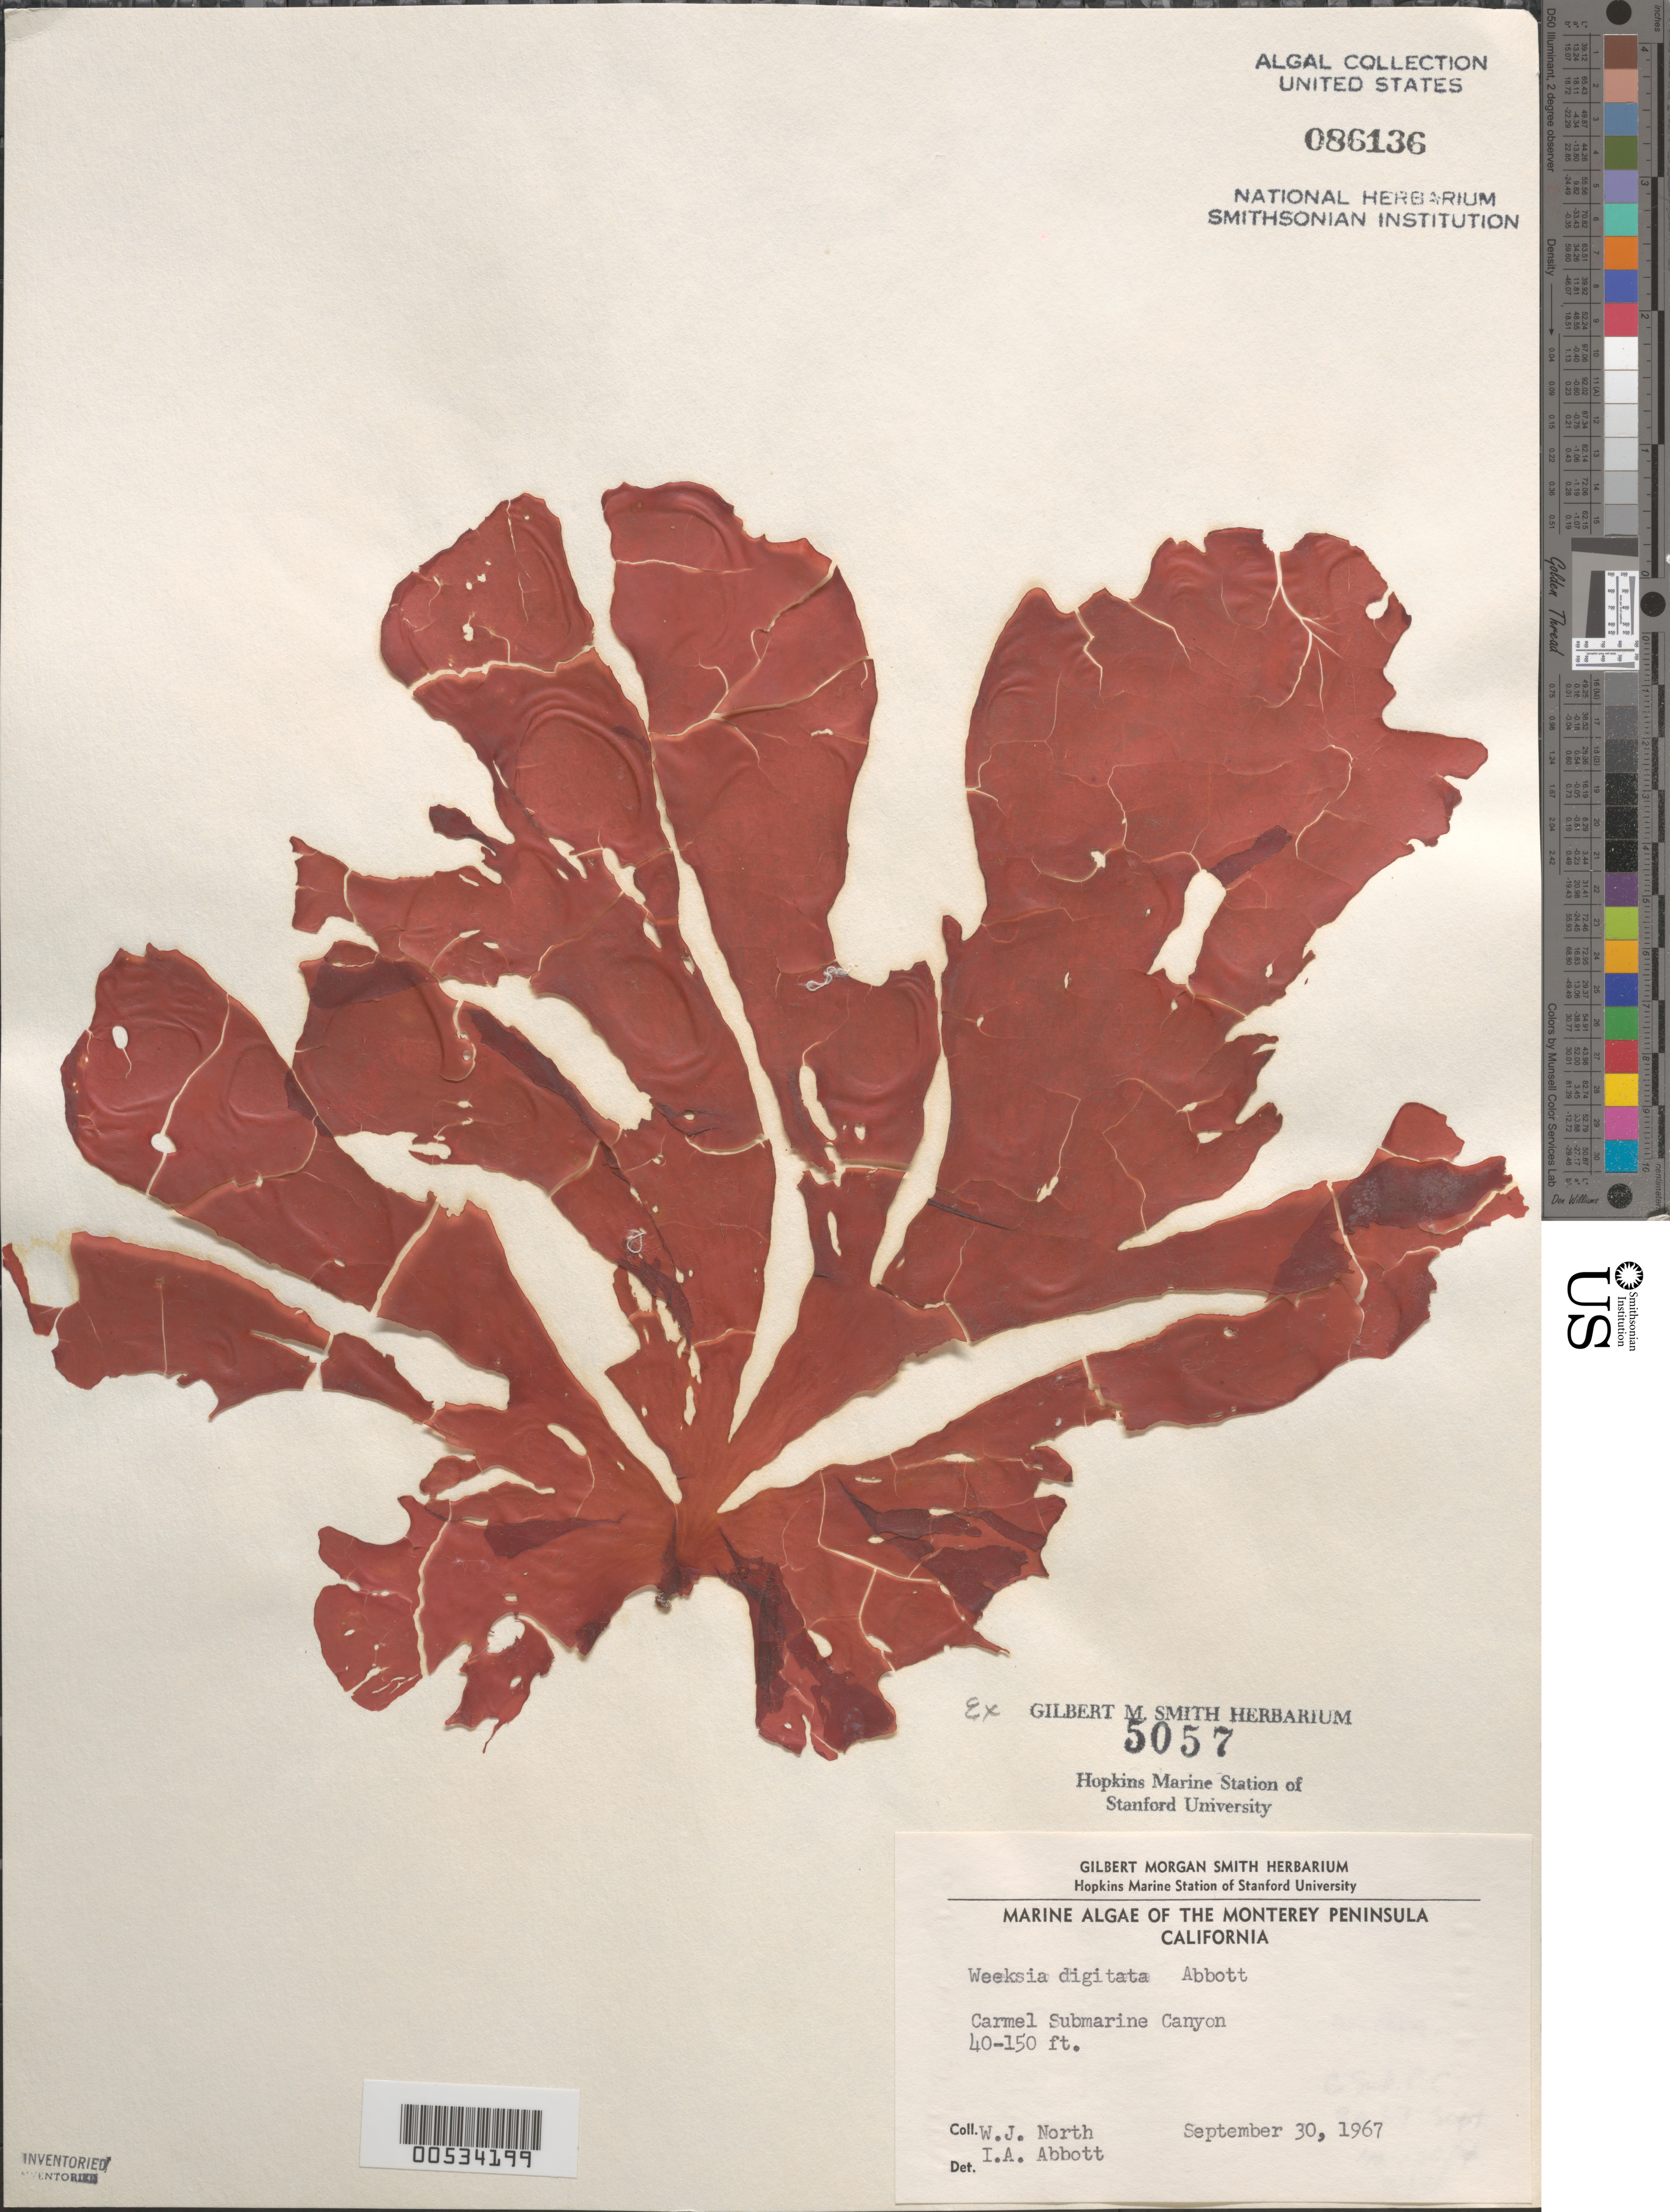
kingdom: Plantae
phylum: Rhodophyta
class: Florideophyceae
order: Gigartinales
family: Dumontiaceae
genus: Weeksia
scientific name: Weeksia digitata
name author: I.A. Abbott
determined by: Abbott, Isabella A.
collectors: W. North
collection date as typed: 30 Sep 1967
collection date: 1967-09-30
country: United States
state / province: California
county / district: Monterey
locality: Carmel Submarine Canyon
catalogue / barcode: US 86136